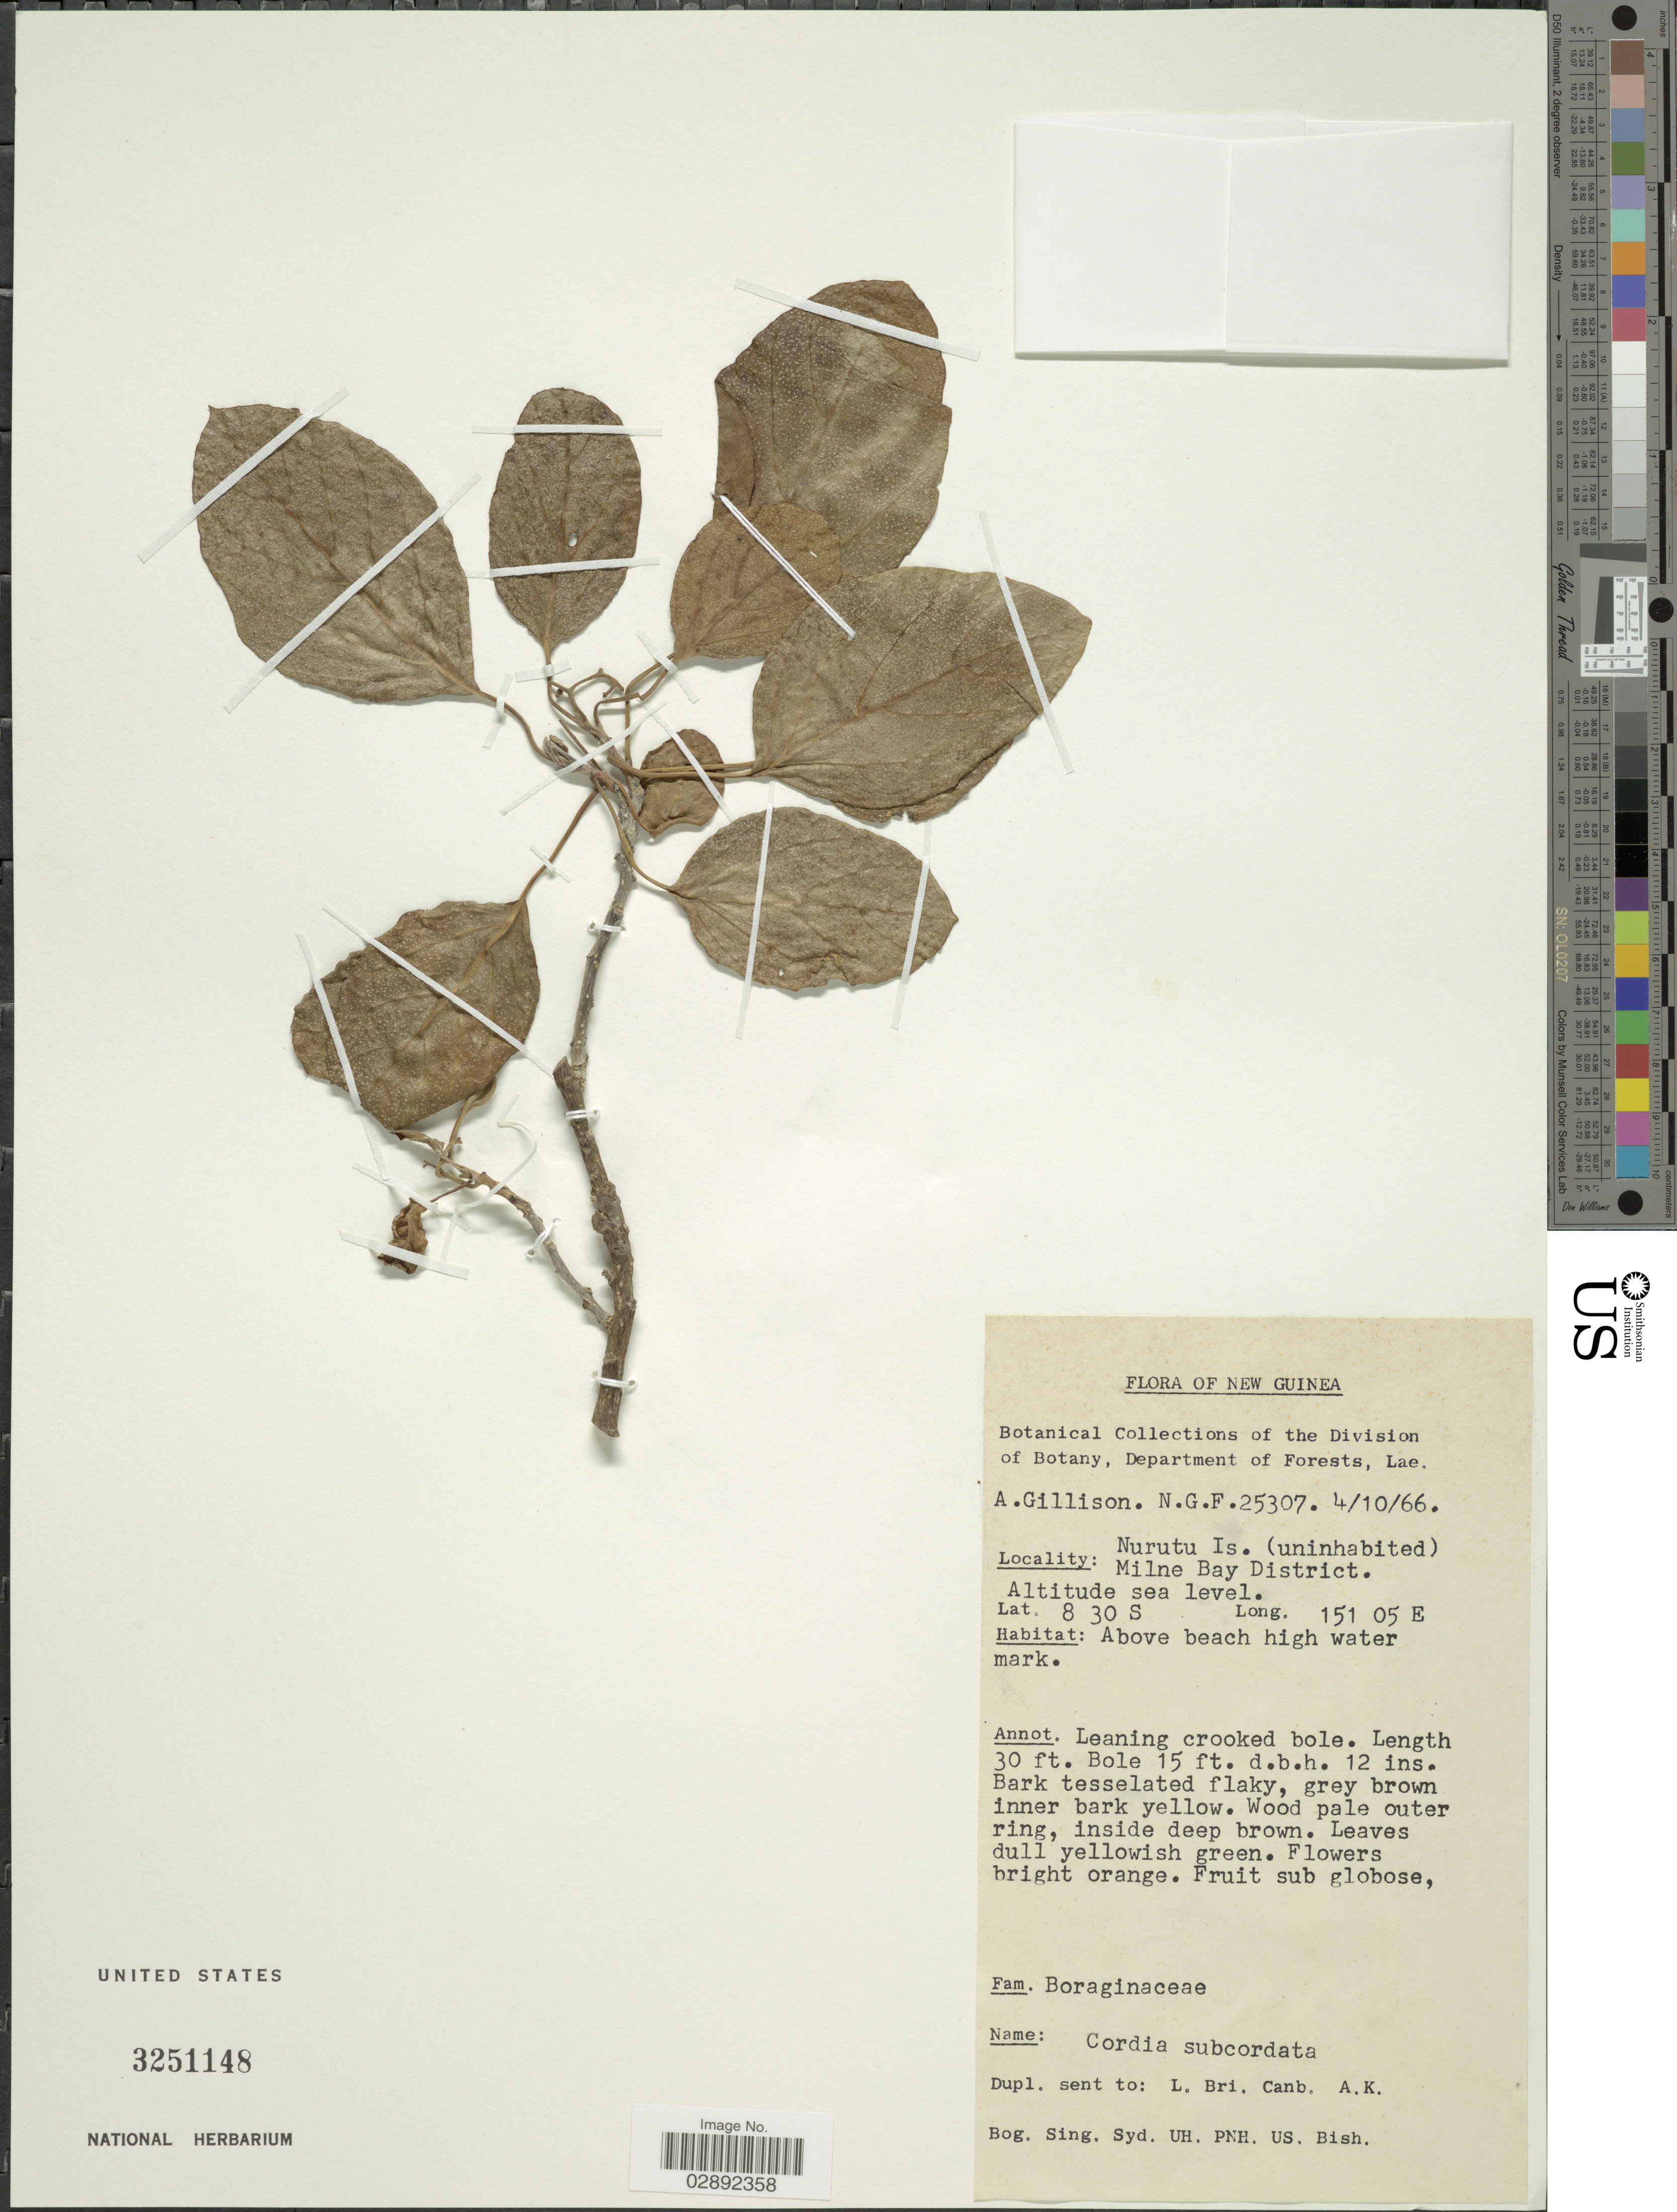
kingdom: Plantae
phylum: Tracheophyta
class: Magnoliopsida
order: Boraginales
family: Cordiaceae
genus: Cordia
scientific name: Cordia subcordata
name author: Lam.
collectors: A. Gillison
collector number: N.G.F.25307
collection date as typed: Transcribed d/m/y: 4/10/66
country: Papua New Guinea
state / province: Milne Bay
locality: New Guinea. Nurutu Is. (uninhabited). Milne Bay District.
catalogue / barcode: US 3251148